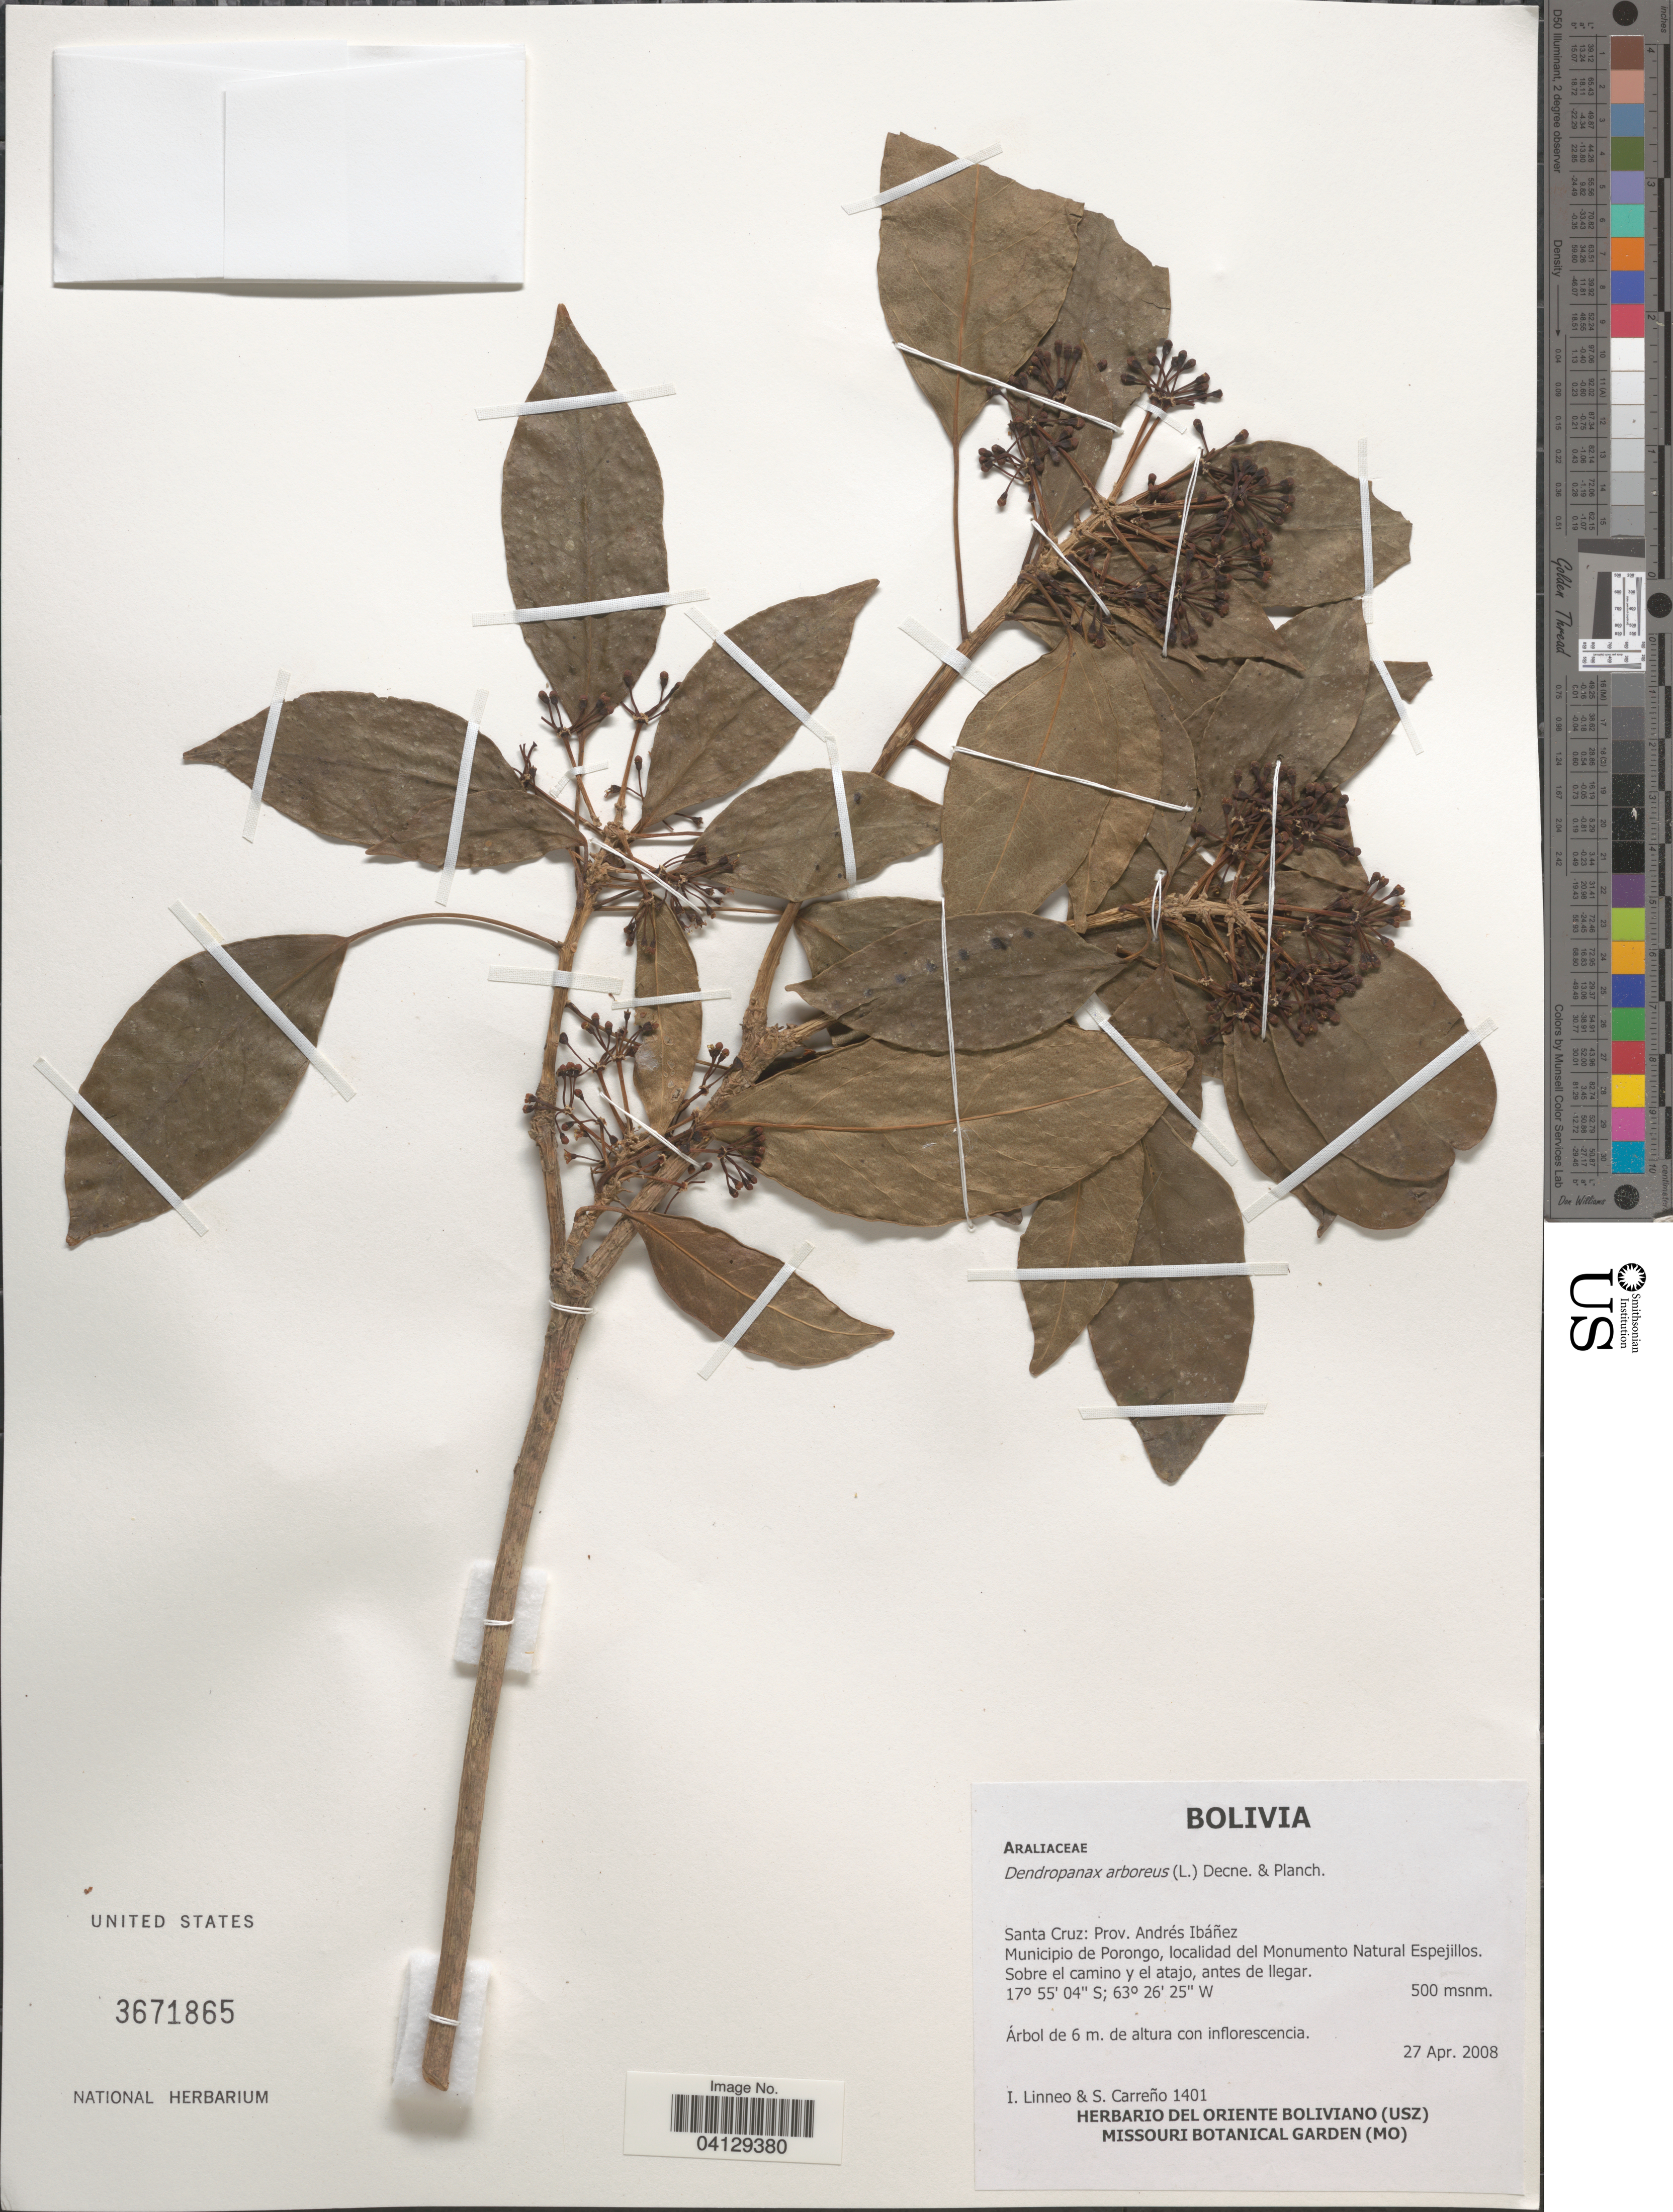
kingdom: Plantae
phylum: Tracheophyta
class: Magnoliopsida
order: Apiales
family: Araliaceae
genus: Dendropanax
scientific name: Dendropanax arboreus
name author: (L.) Decne. & Planch.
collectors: I. Linneo & S. Carreno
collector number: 1401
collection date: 2008-04-27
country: Bolivia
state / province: Santa Cruz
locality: Prov. Andrés Ibáñez. Municipio de Porongo, localidad del Monumento Natural Espejillos.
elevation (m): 500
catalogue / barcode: US 3671865